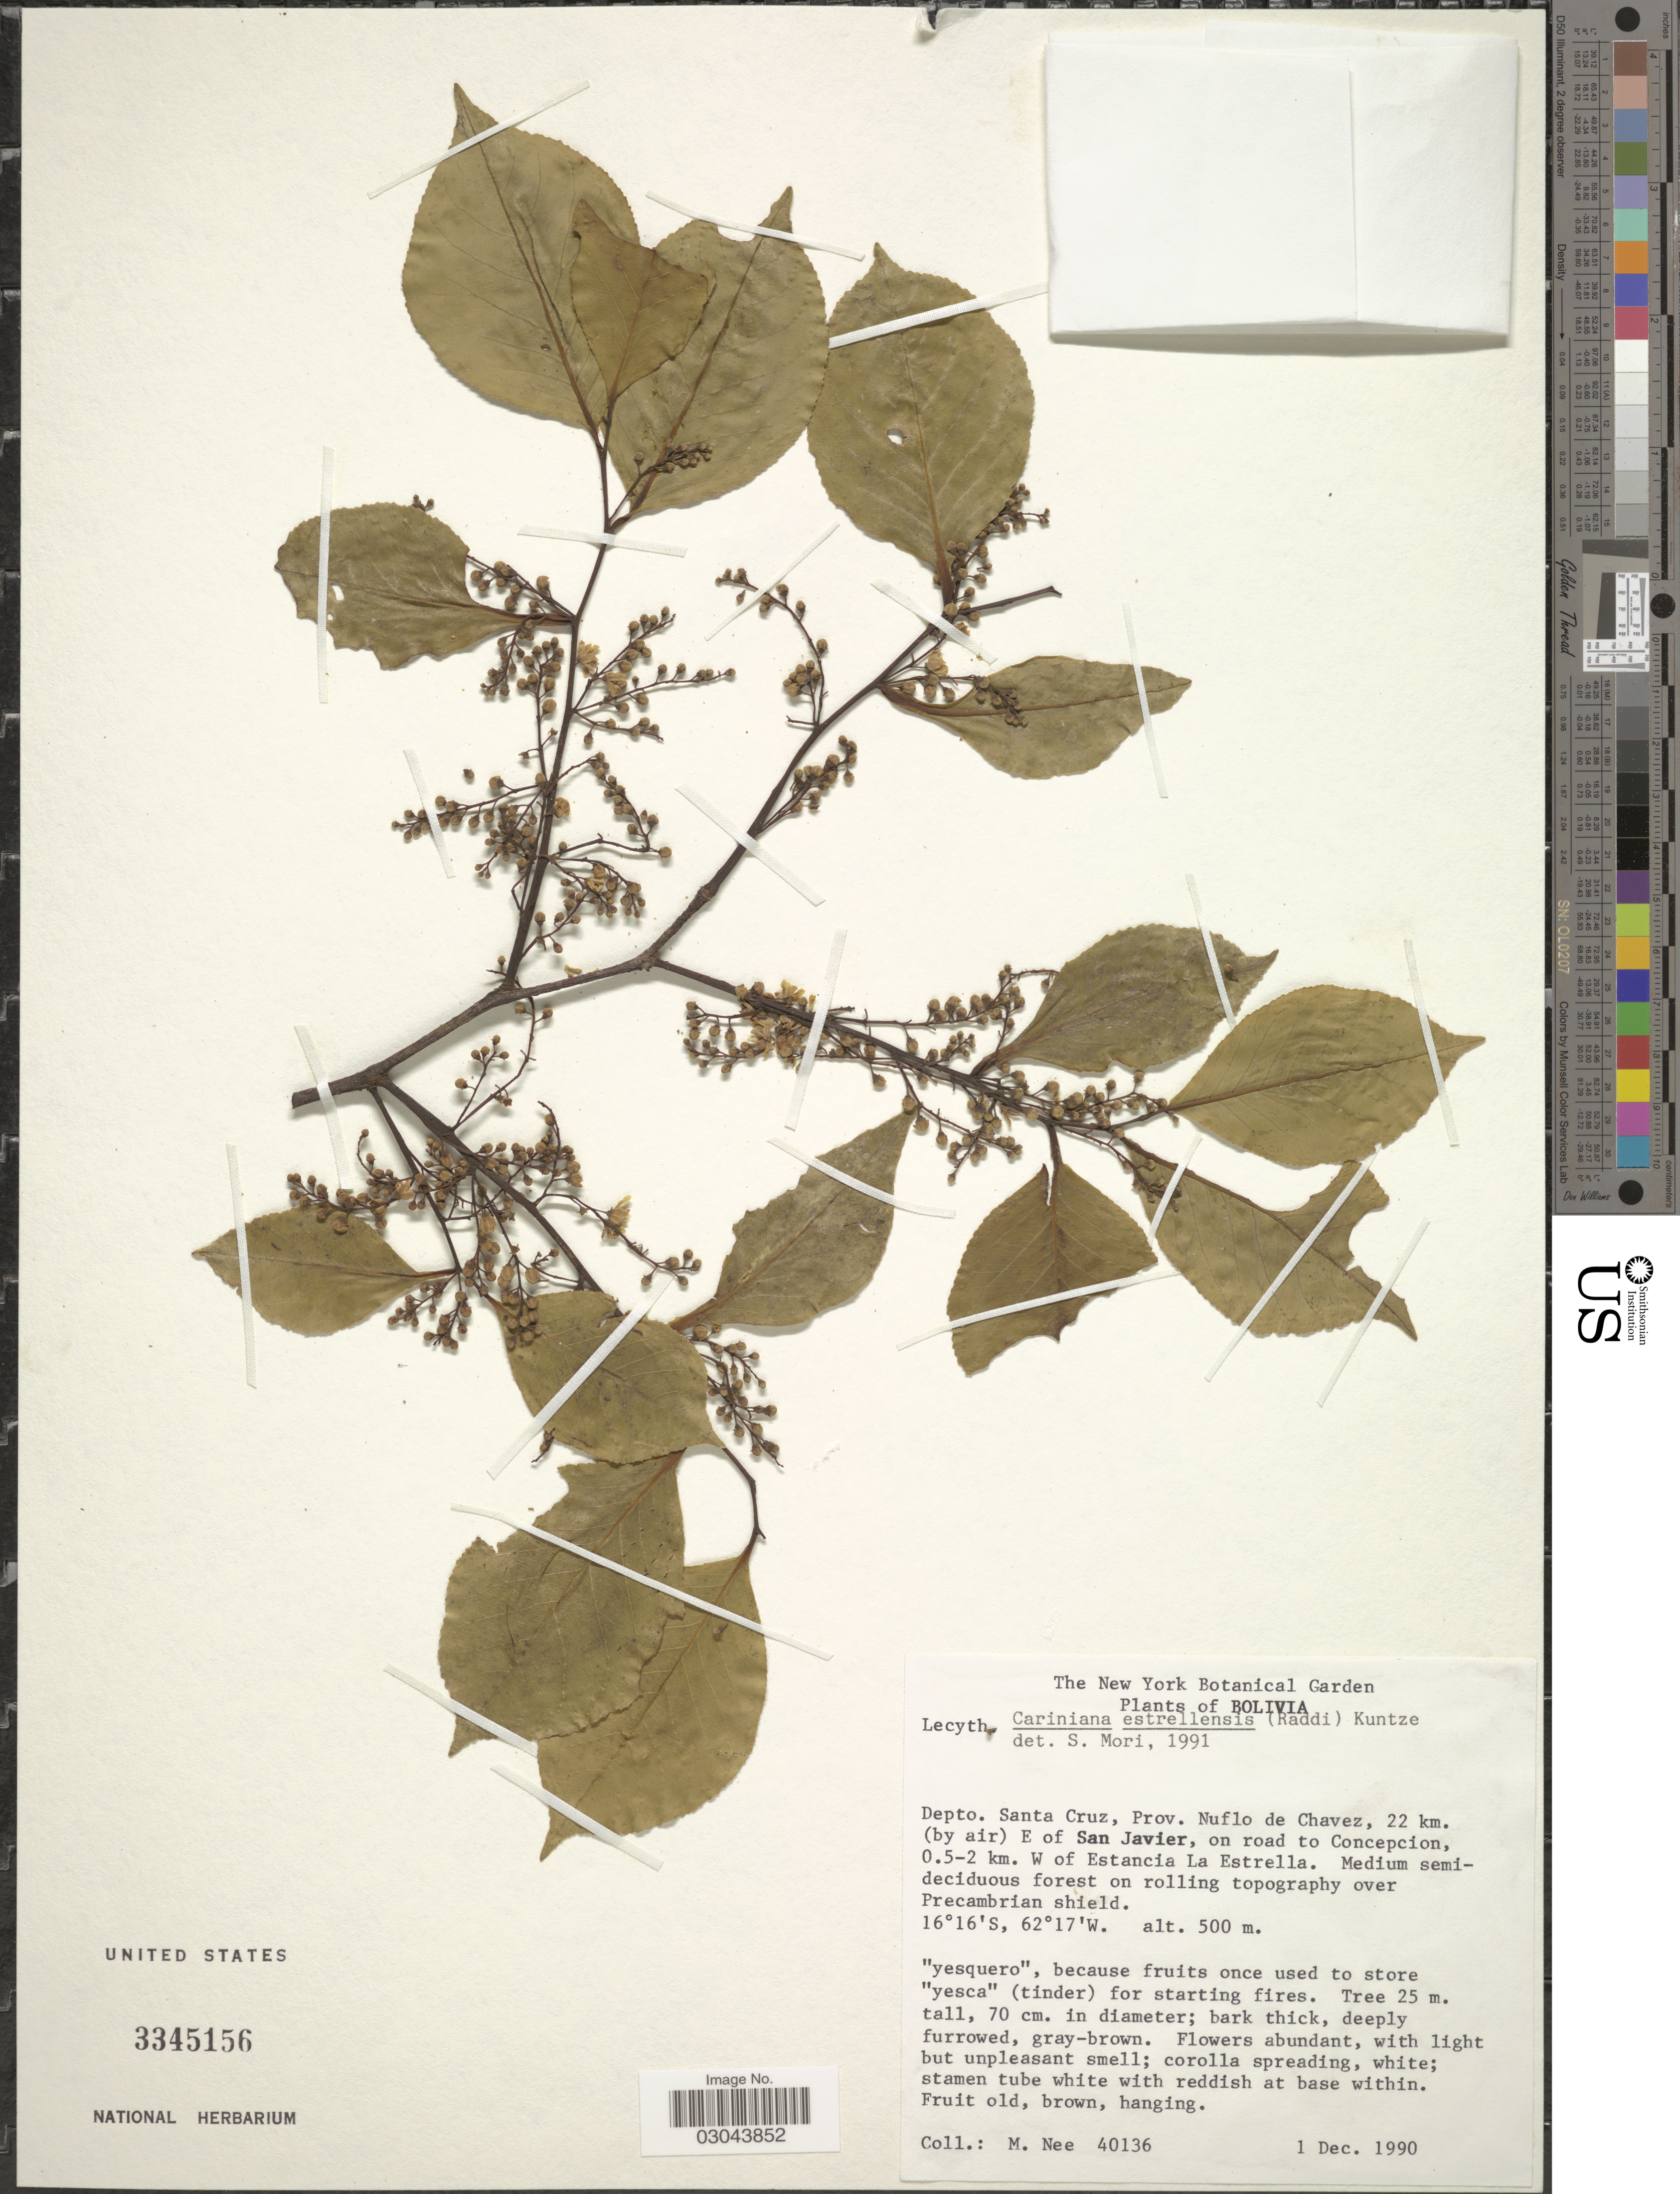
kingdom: Plantae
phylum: Tracheophyta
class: Magnoliopsida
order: Ericales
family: Lecythidaceae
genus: Cariniana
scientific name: Cariniana estrellensis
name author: (Raddi) Kuntze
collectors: M. Nee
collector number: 40136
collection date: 1990-12-01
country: Bolivia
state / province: Santa Cruz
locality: Depto. Santa Cruz, Prov. Nuflo de Chavez, 22 km. (by air) E of San Javier, on road to Concepcion, 0.5-2 km. W of Estancia La Estrella.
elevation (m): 500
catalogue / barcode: US 3345156